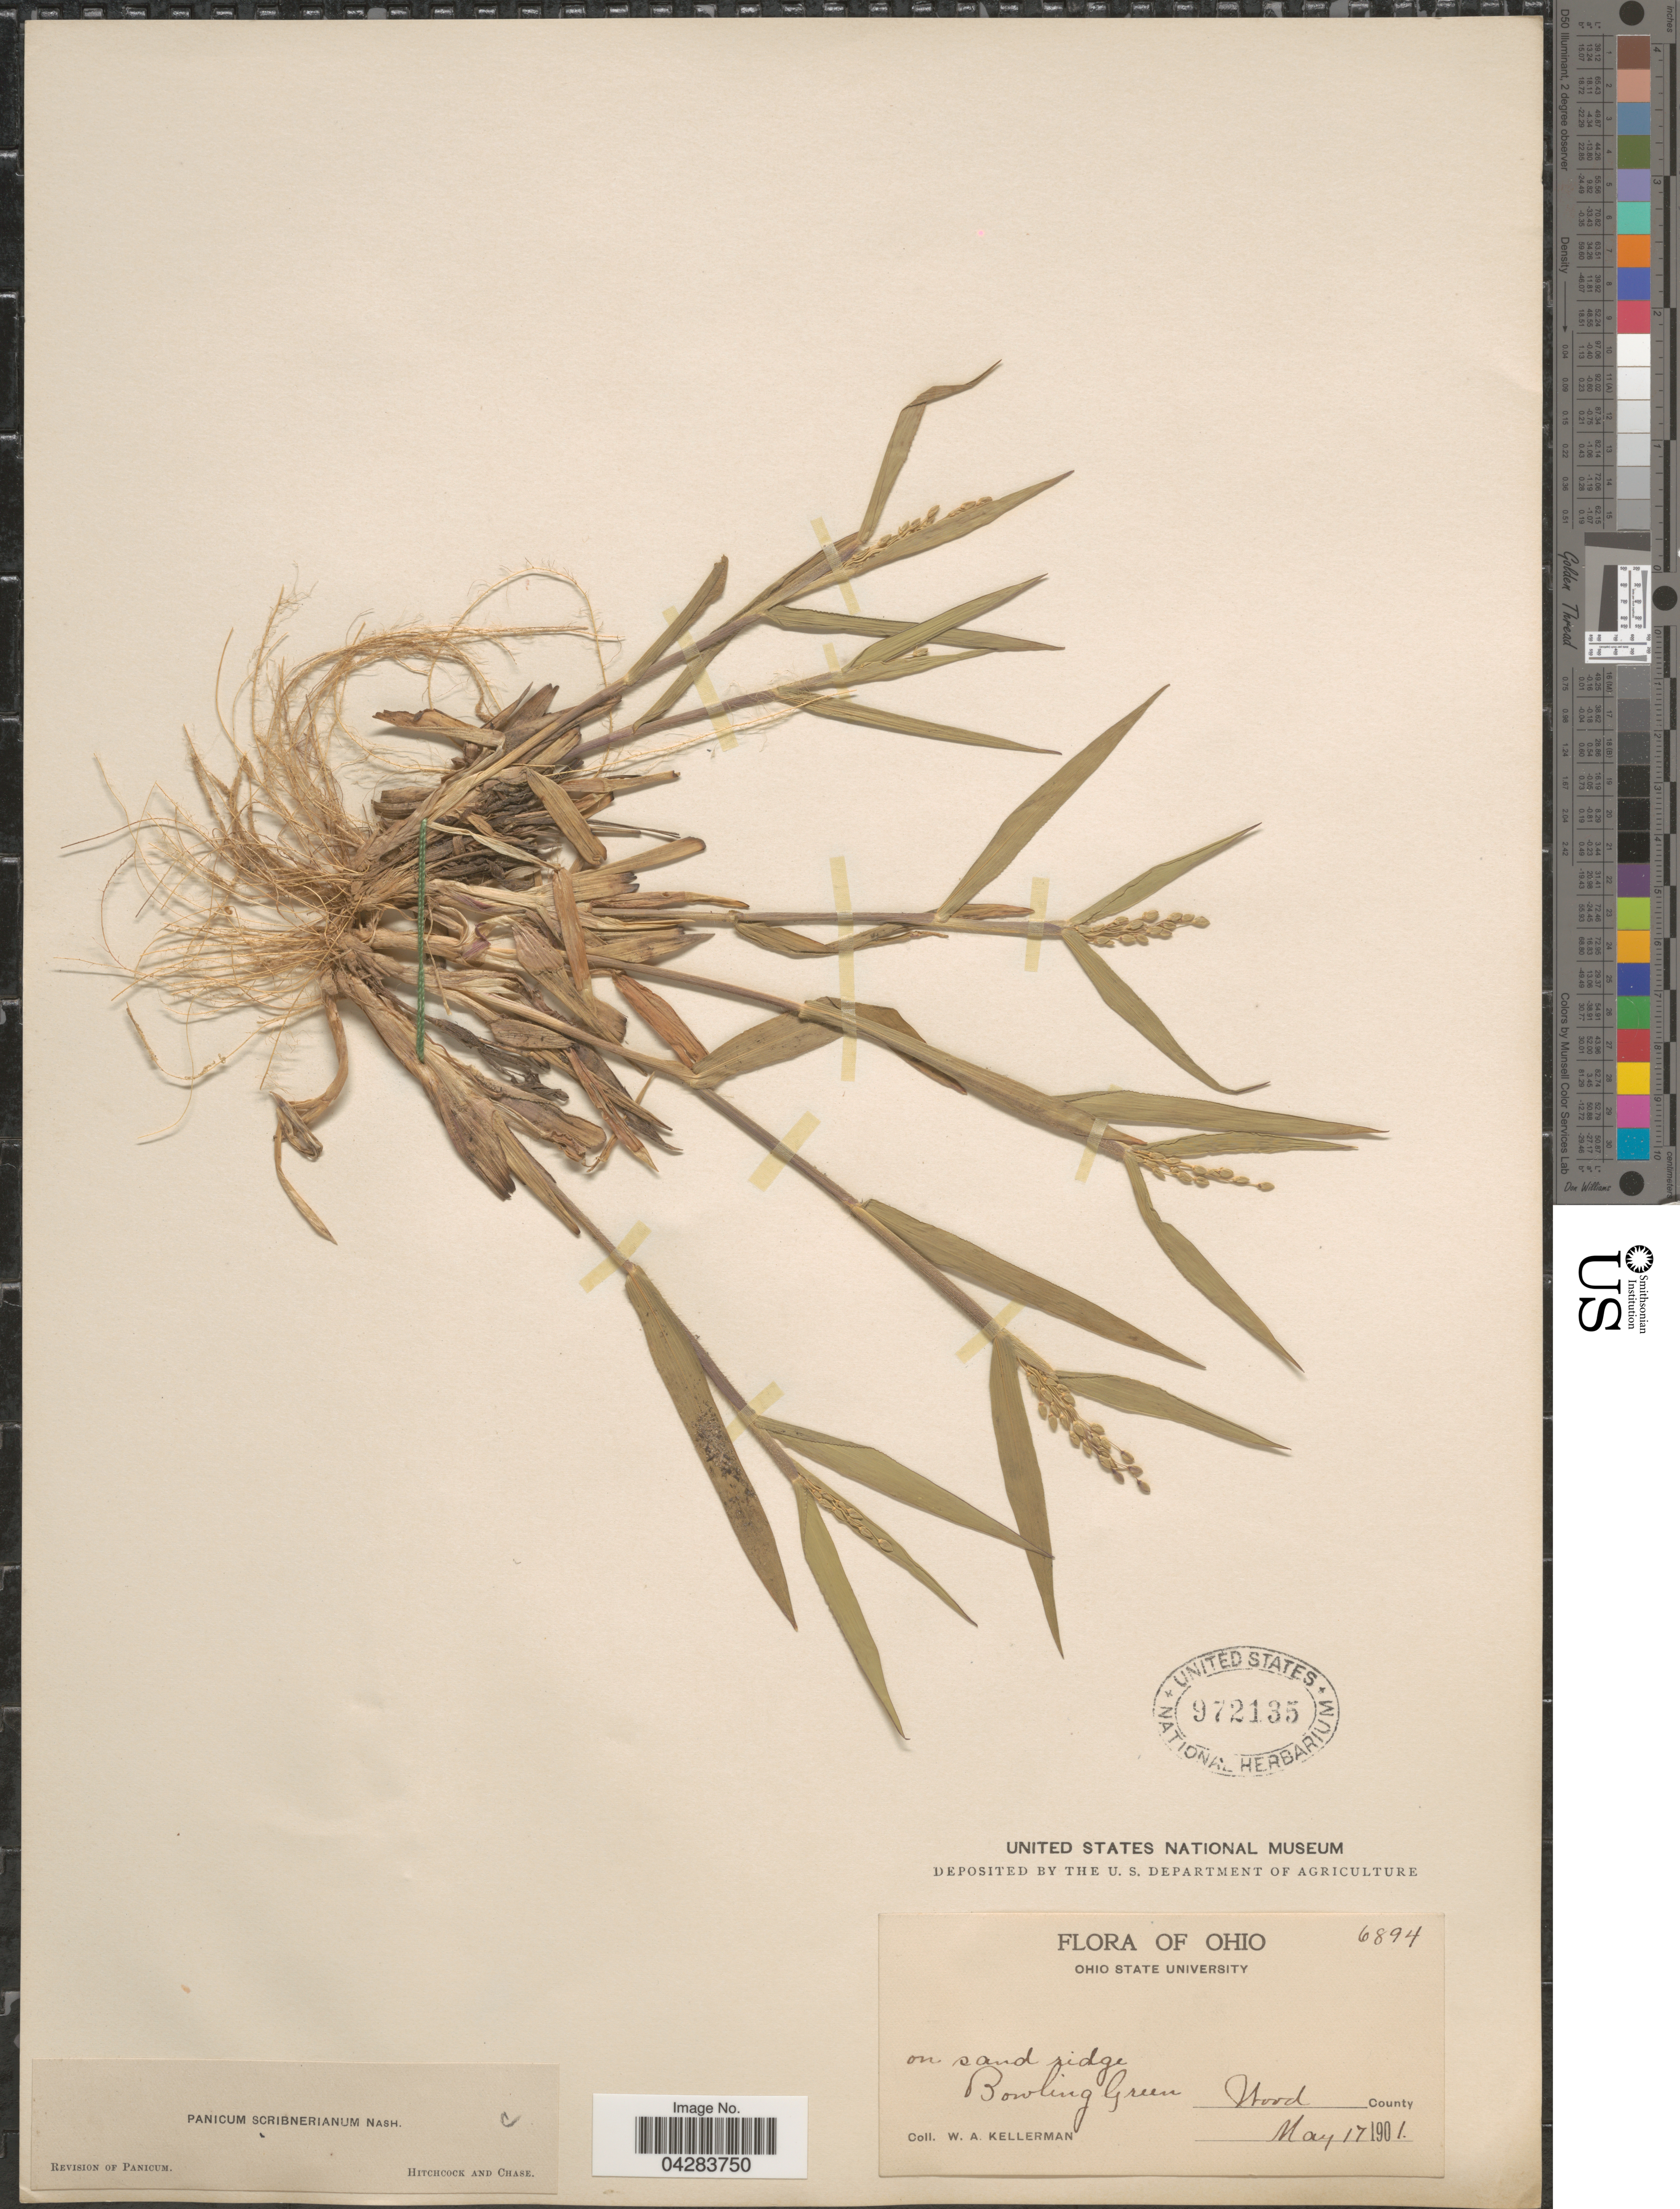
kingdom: Plantae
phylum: Tracheophyta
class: Liliopsida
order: Poales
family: Poaceae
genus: Dichanthelium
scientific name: Dichanthelium oligosanthes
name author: (Schult.) Gould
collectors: W. Kellerman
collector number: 6894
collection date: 1901-05-17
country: United States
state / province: Ohio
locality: On sand ridge Bowling Green. Wood County.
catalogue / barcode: US 972135